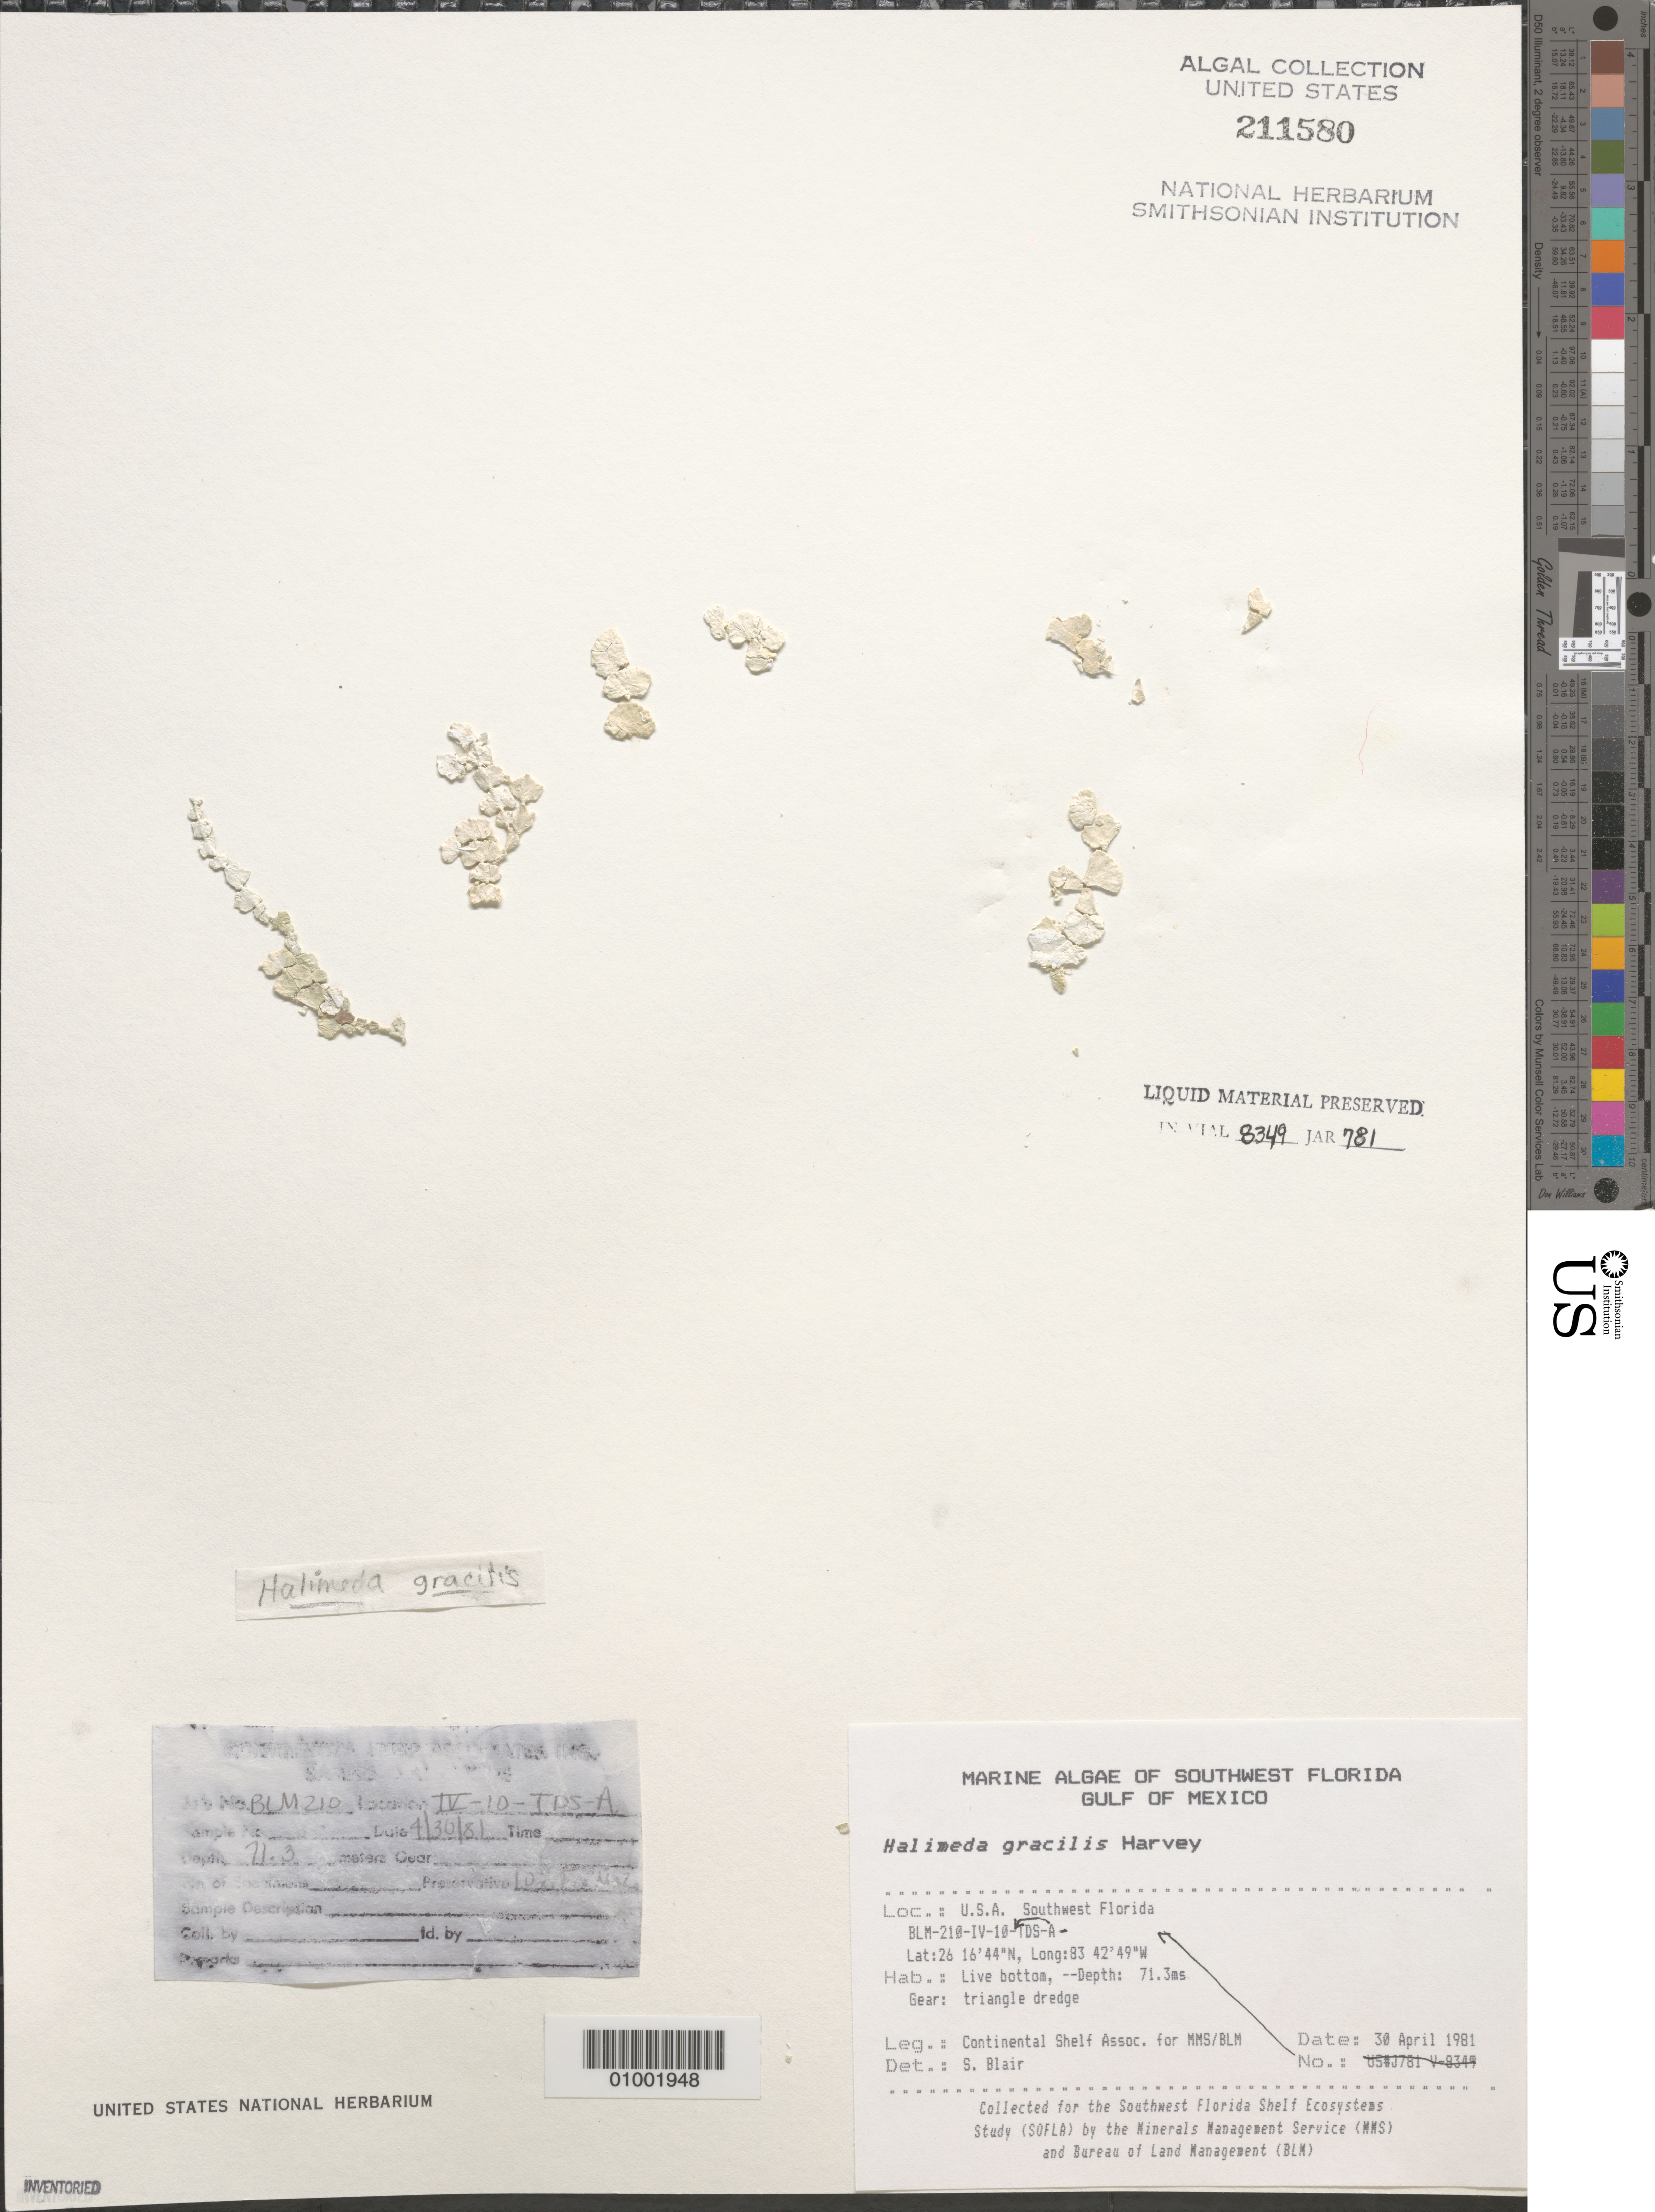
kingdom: Plantae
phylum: Chlorophyta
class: Ulvophyceae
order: Bryopsidales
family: Halimedaceae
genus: Halimeda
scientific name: Halimeda gracilis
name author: Harv. ex J. Agardh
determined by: Blair, S. M.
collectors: Continental Shelf Associates for the MMS/BLM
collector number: BLM-210-IV-10-A-TDS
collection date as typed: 30 Apr 1981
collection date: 1981-04-30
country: United States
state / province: Florida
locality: Gulf of Mexico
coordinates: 26 16'44"N, 83 42'49"W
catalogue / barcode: US 211580